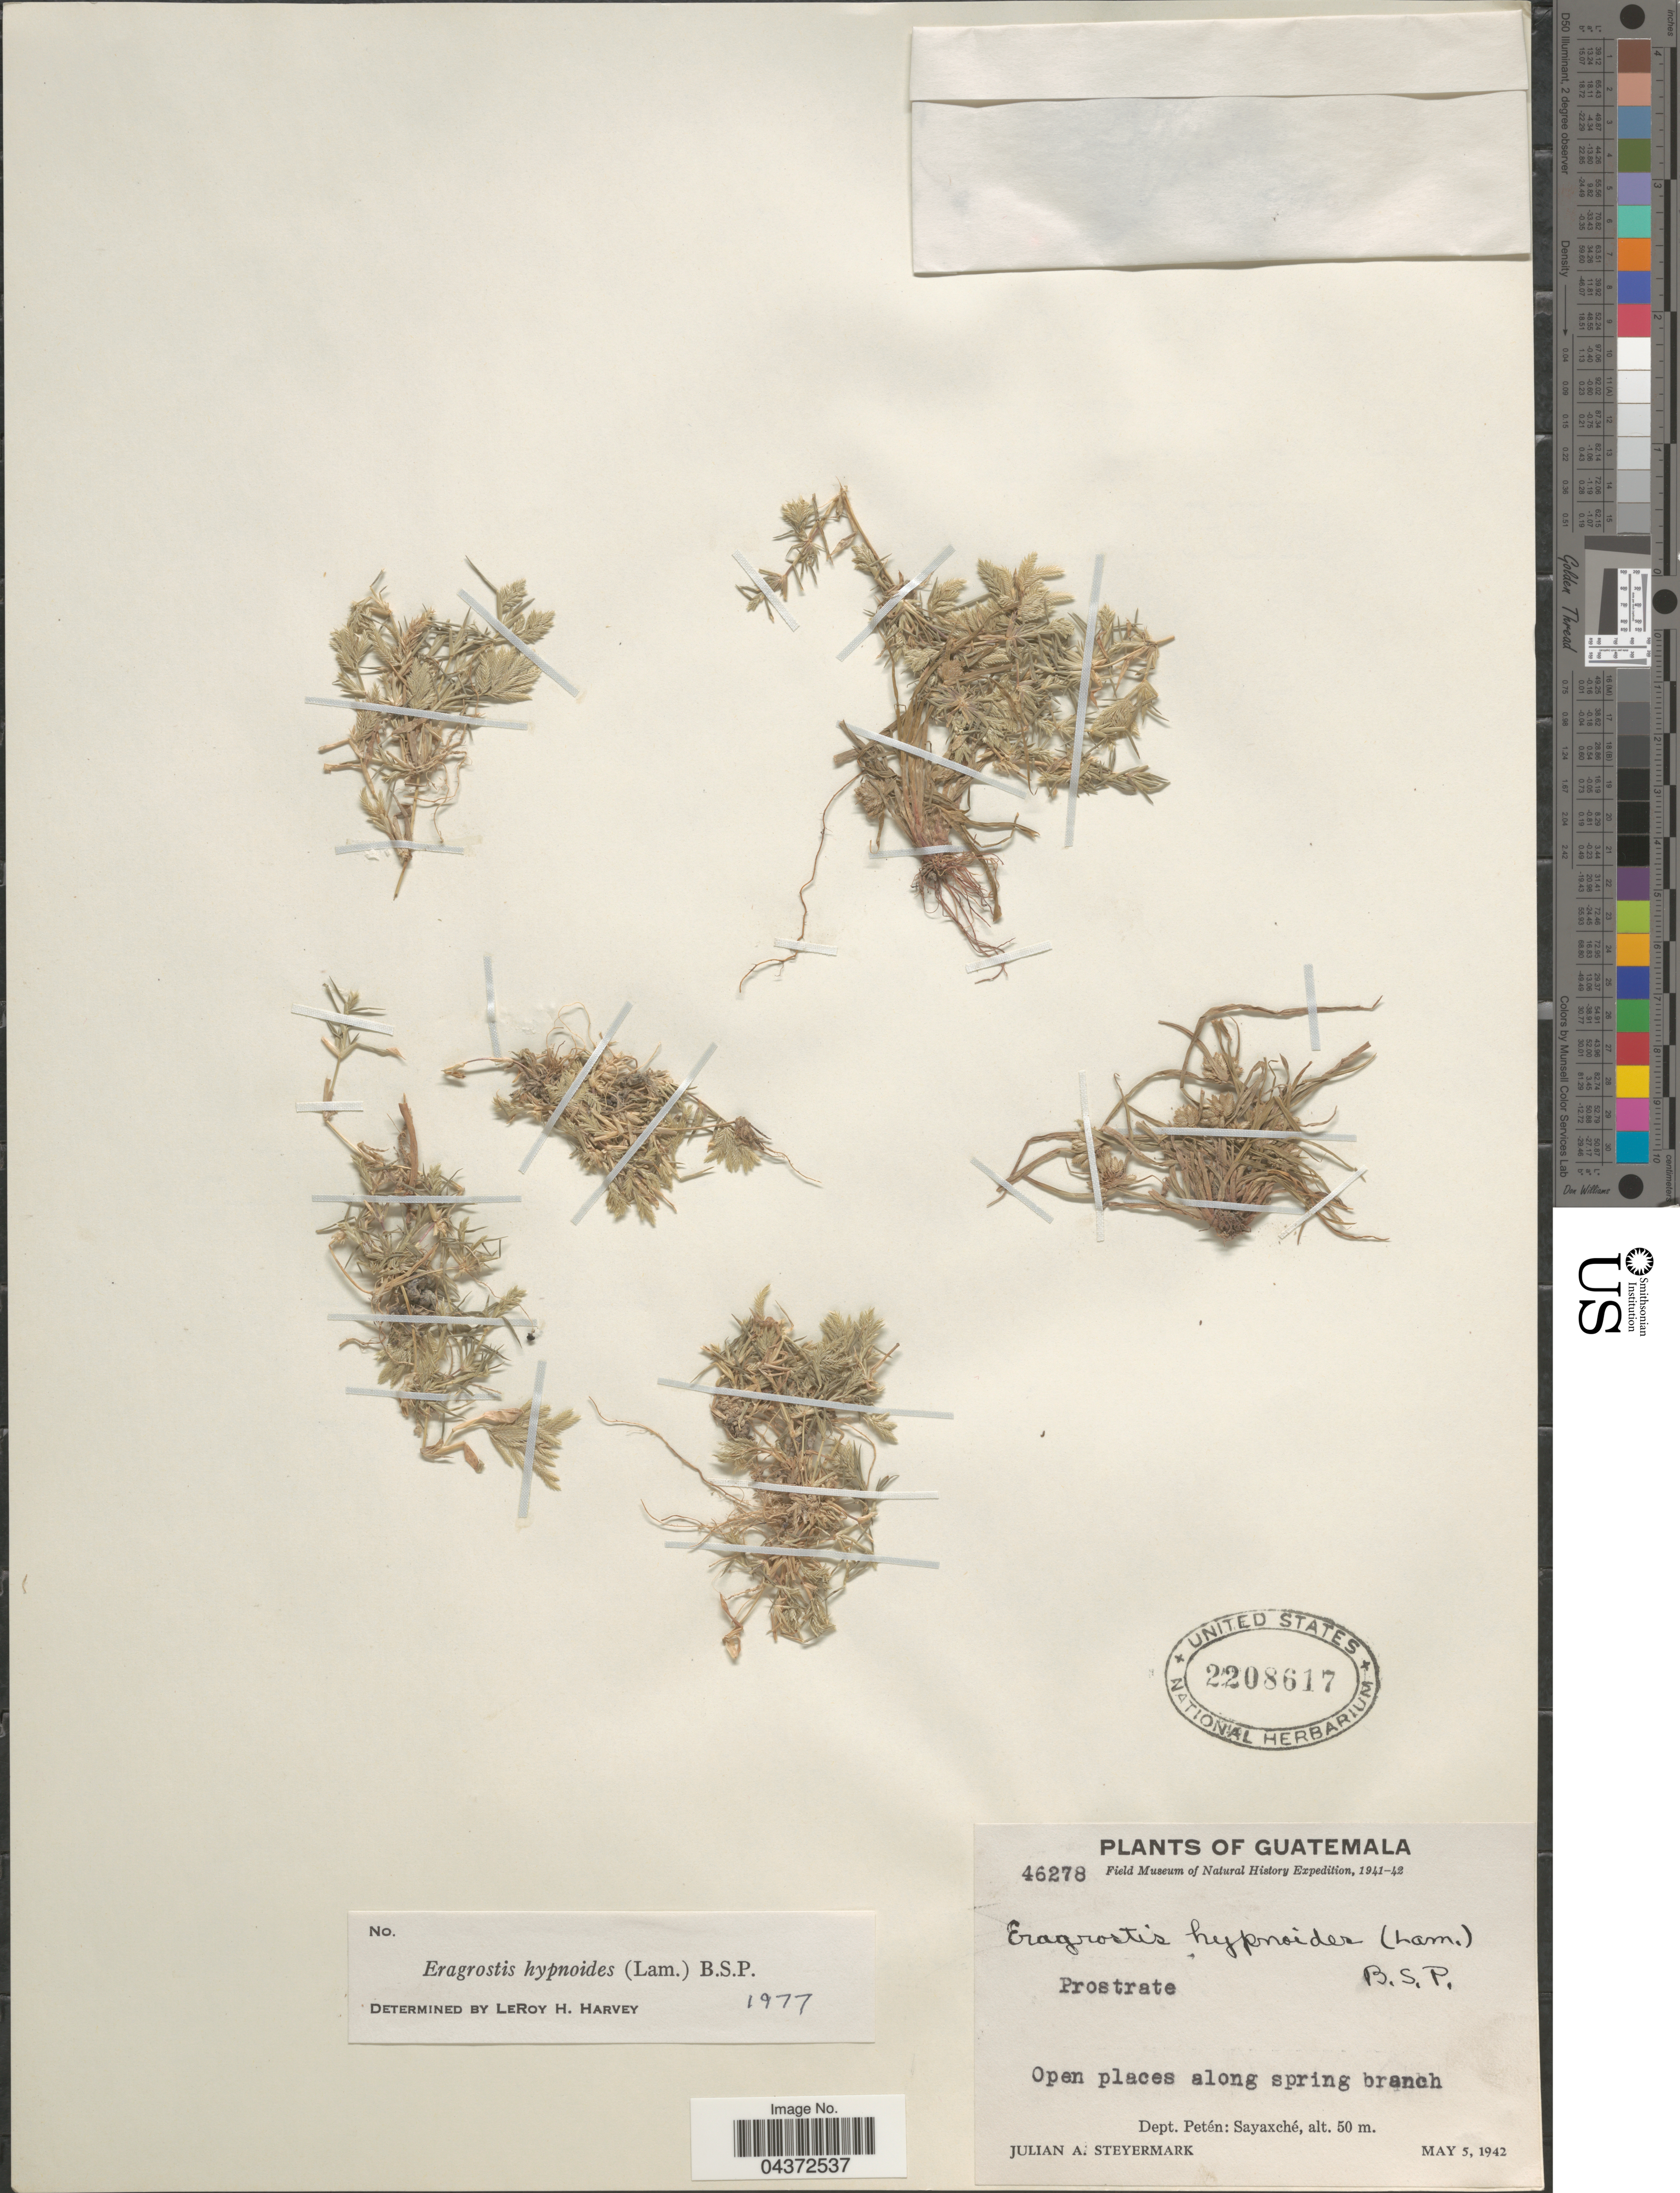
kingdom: Plantae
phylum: Tracheophyta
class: Liliopsida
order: Poales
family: Poaceae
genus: Eragrostis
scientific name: Eragrostis hypnoides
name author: (Lam.) Britton, Stearns & Poggenb.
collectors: J. Steyermark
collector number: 46278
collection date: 1942-05-05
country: Guatemala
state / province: El Peten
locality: Field Museum of Natural History Expedition, 1941-42. Open places along spring branch. Dept. Petén: Sayaxché.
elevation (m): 50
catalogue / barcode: US 2208617